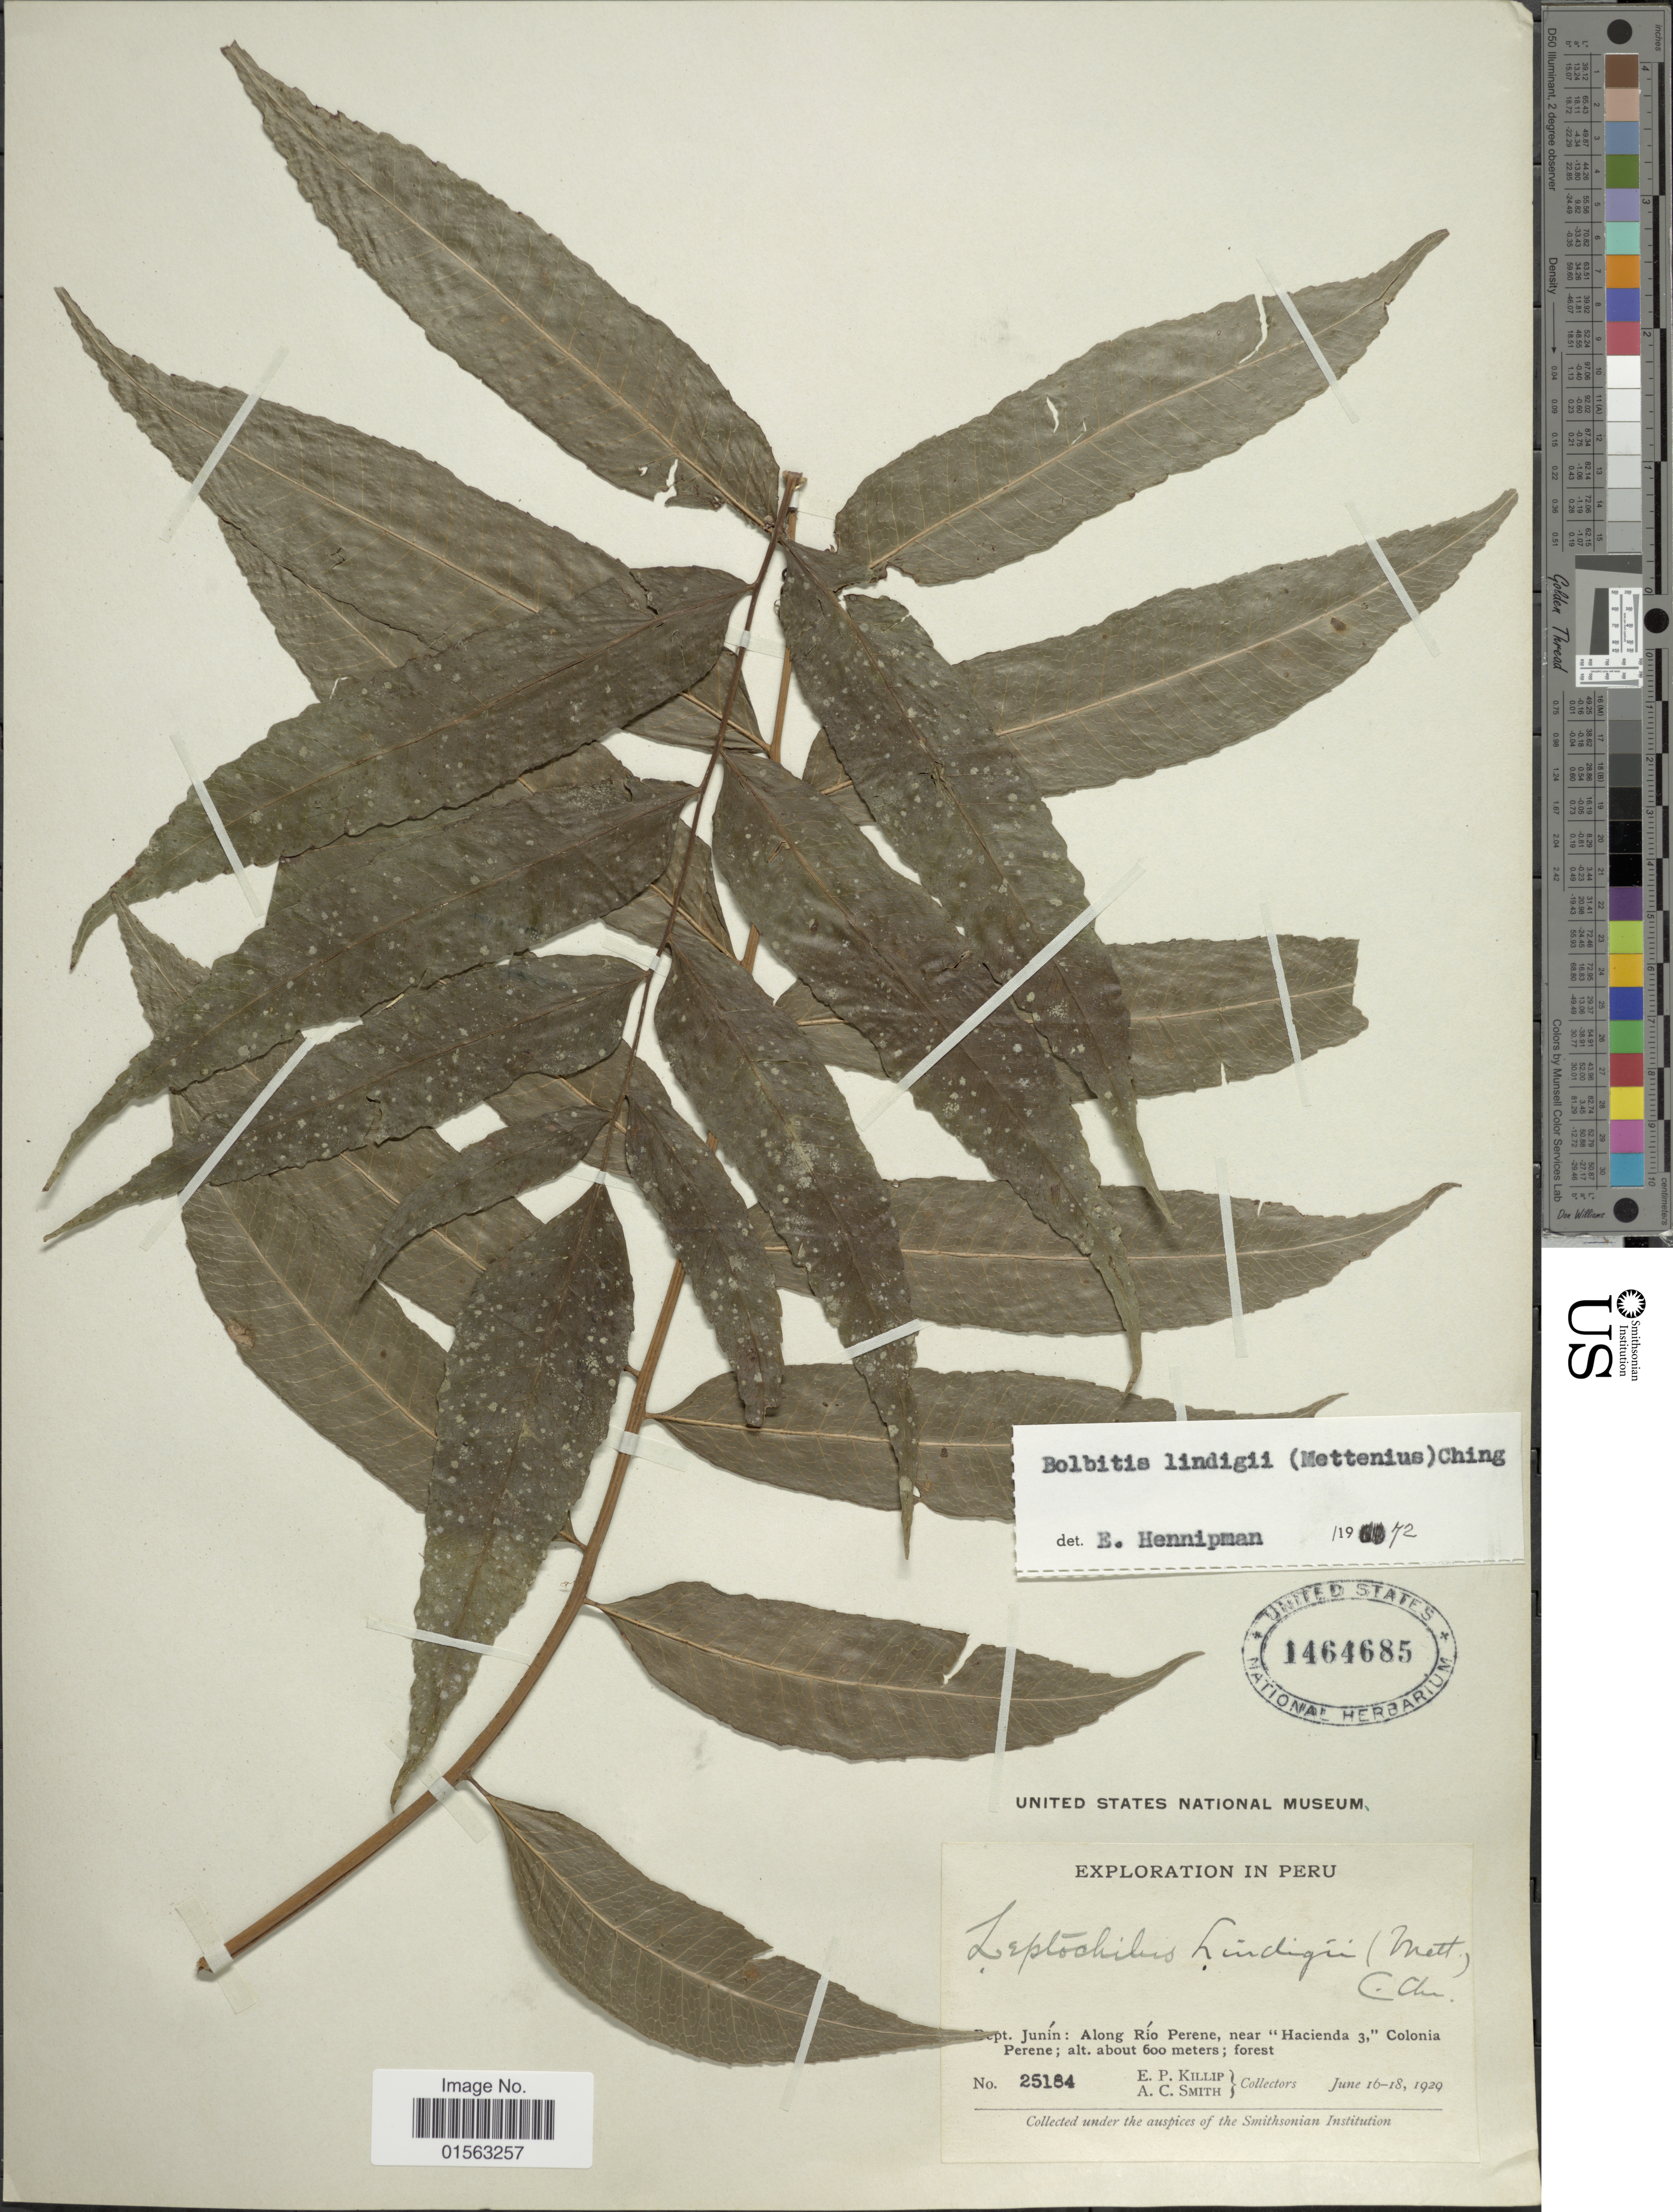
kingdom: Plantae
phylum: Tracheophyta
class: Polypodiopsida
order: Polypodiales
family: Dryopteridaceae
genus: Mickelia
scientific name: Mickelia lindigii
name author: (Mett.) R.C. Moran et al.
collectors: E. P. Killip & A. C. Smith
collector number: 25184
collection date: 1929-06-16/1929-06-18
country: Peru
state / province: Junín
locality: Río Perene, near "Hacienda 3,"Colonia Perene; forest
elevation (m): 600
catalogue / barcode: US 1464685